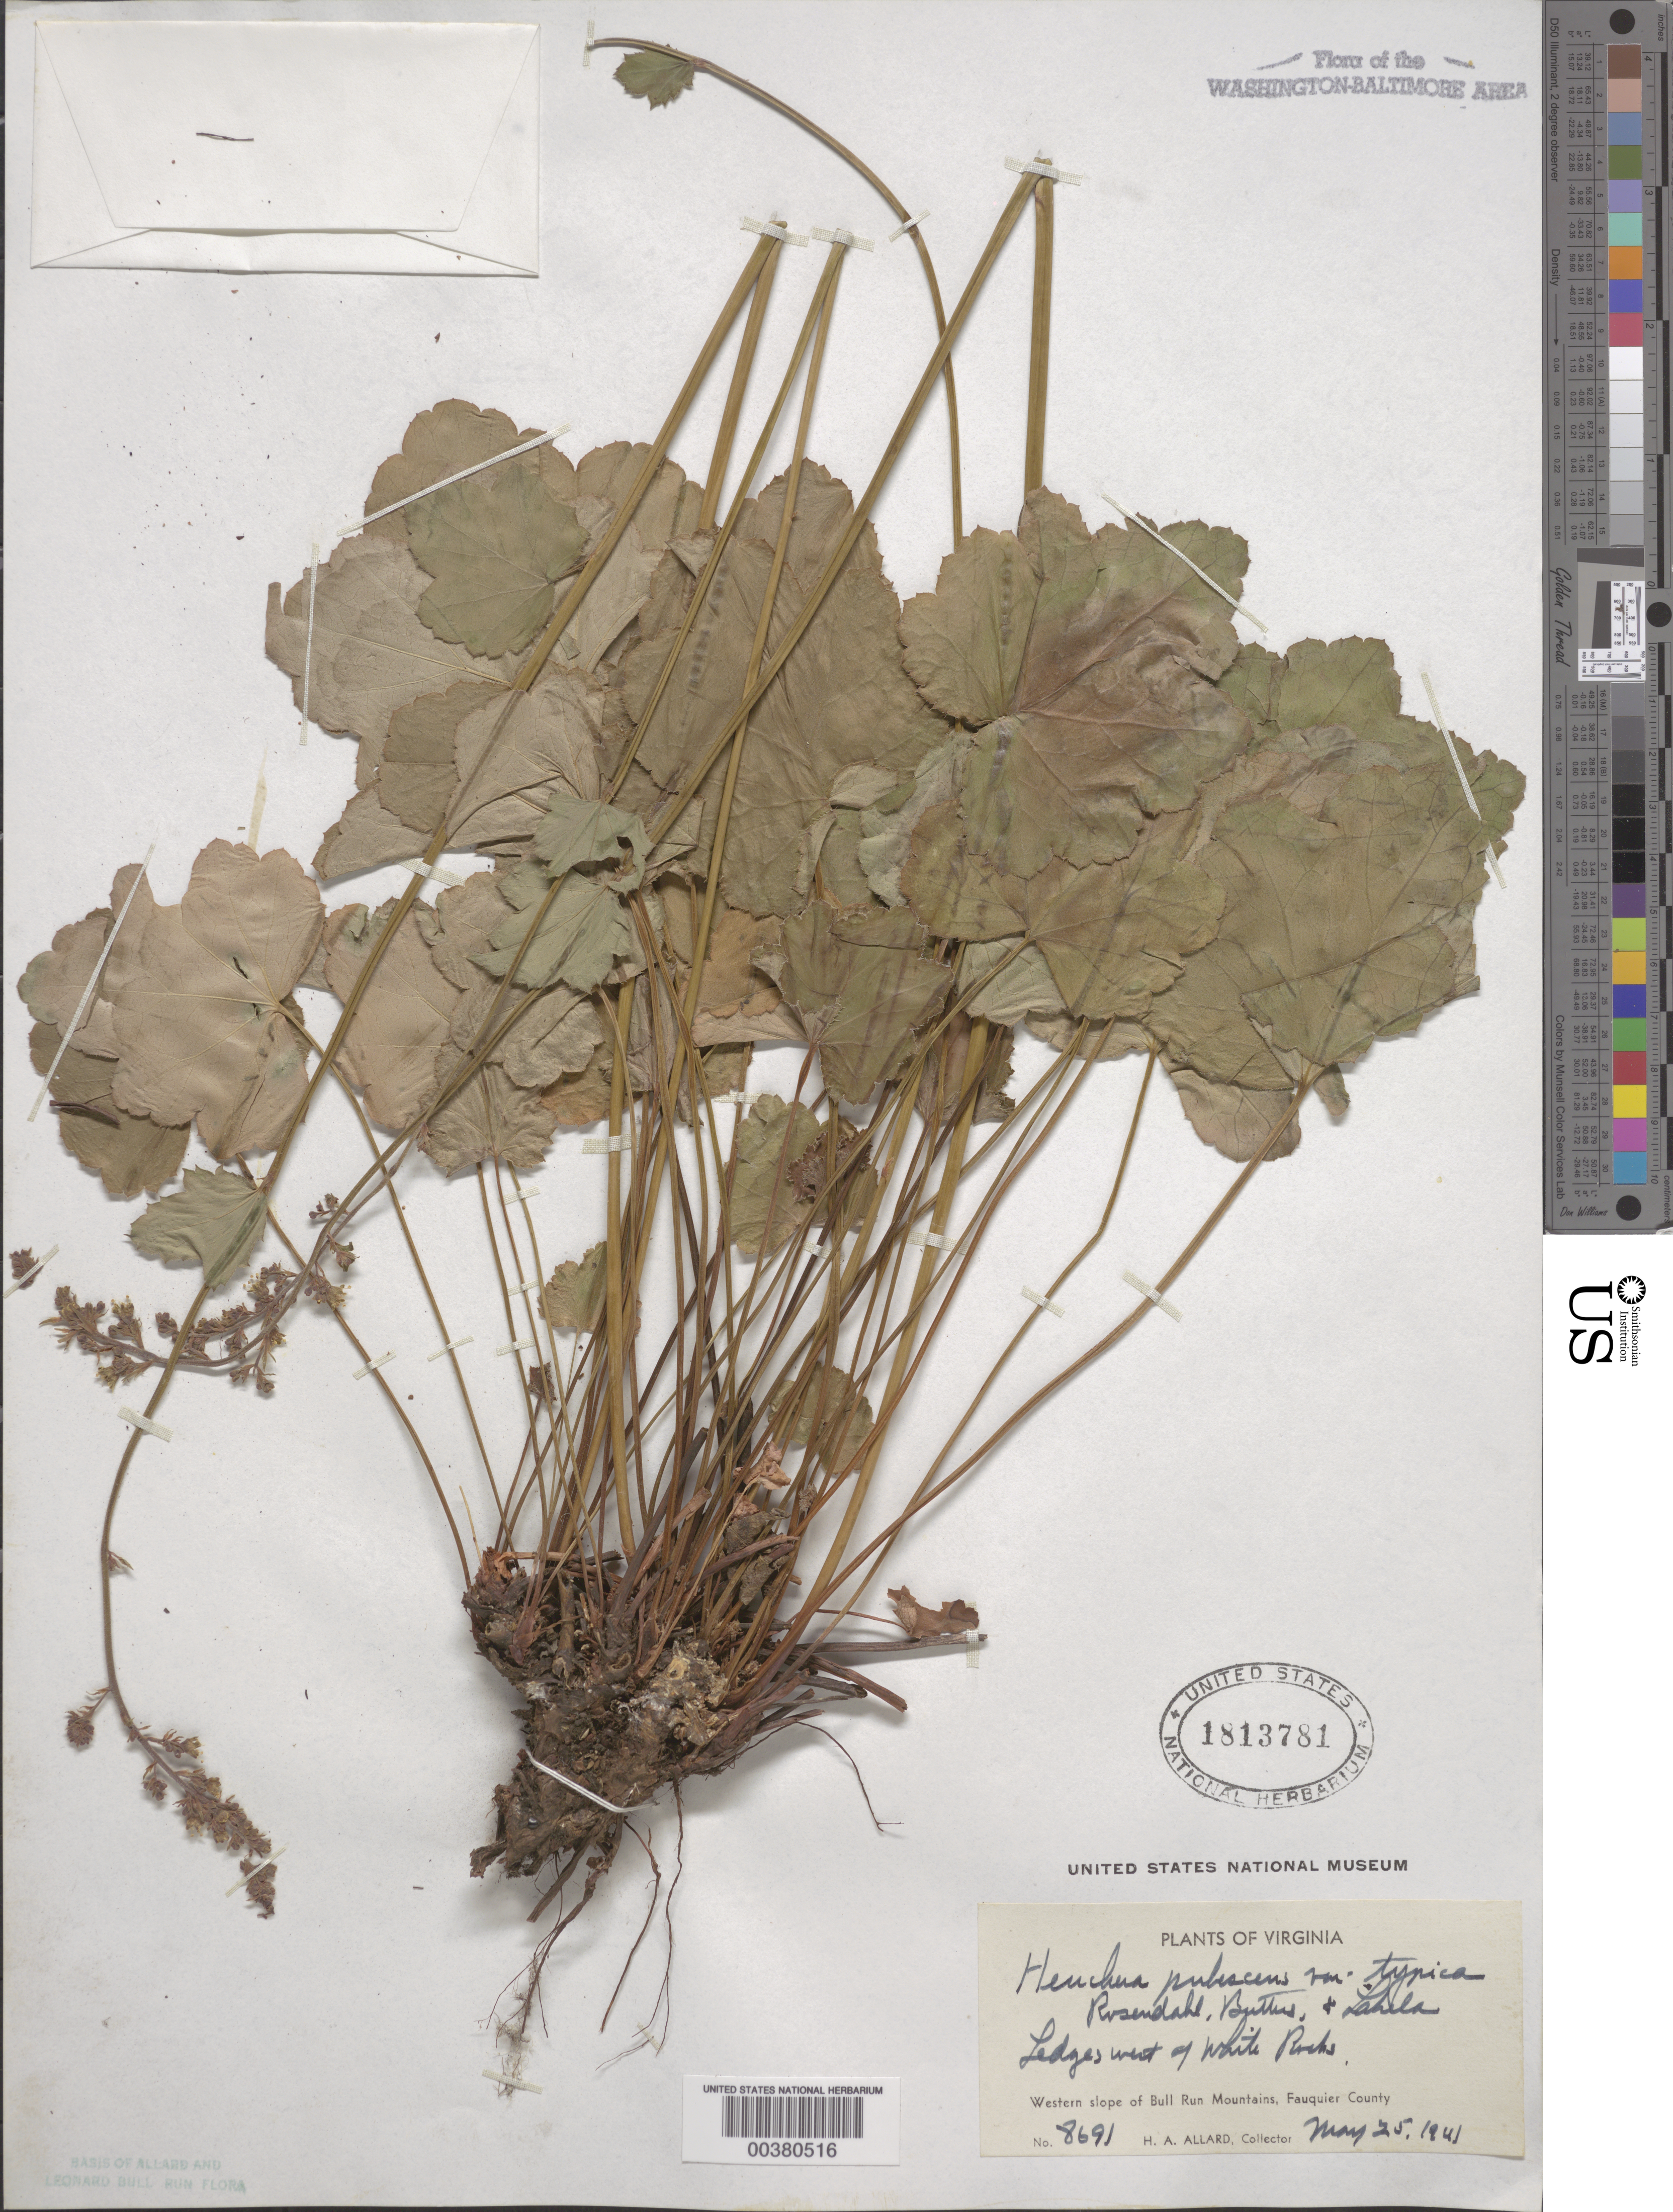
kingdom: Plantae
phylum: Tracheophyta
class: Magnoliopsida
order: Saxifragales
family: Saxifragaceae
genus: Heuchera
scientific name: Heuchera pubescens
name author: Pursh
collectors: H. A. Allard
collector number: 8691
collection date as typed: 25 May 1941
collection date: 1941-05-25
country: United States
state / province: Virginia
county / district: Fauquier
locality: West of White Rocks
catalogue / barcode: US 1813781